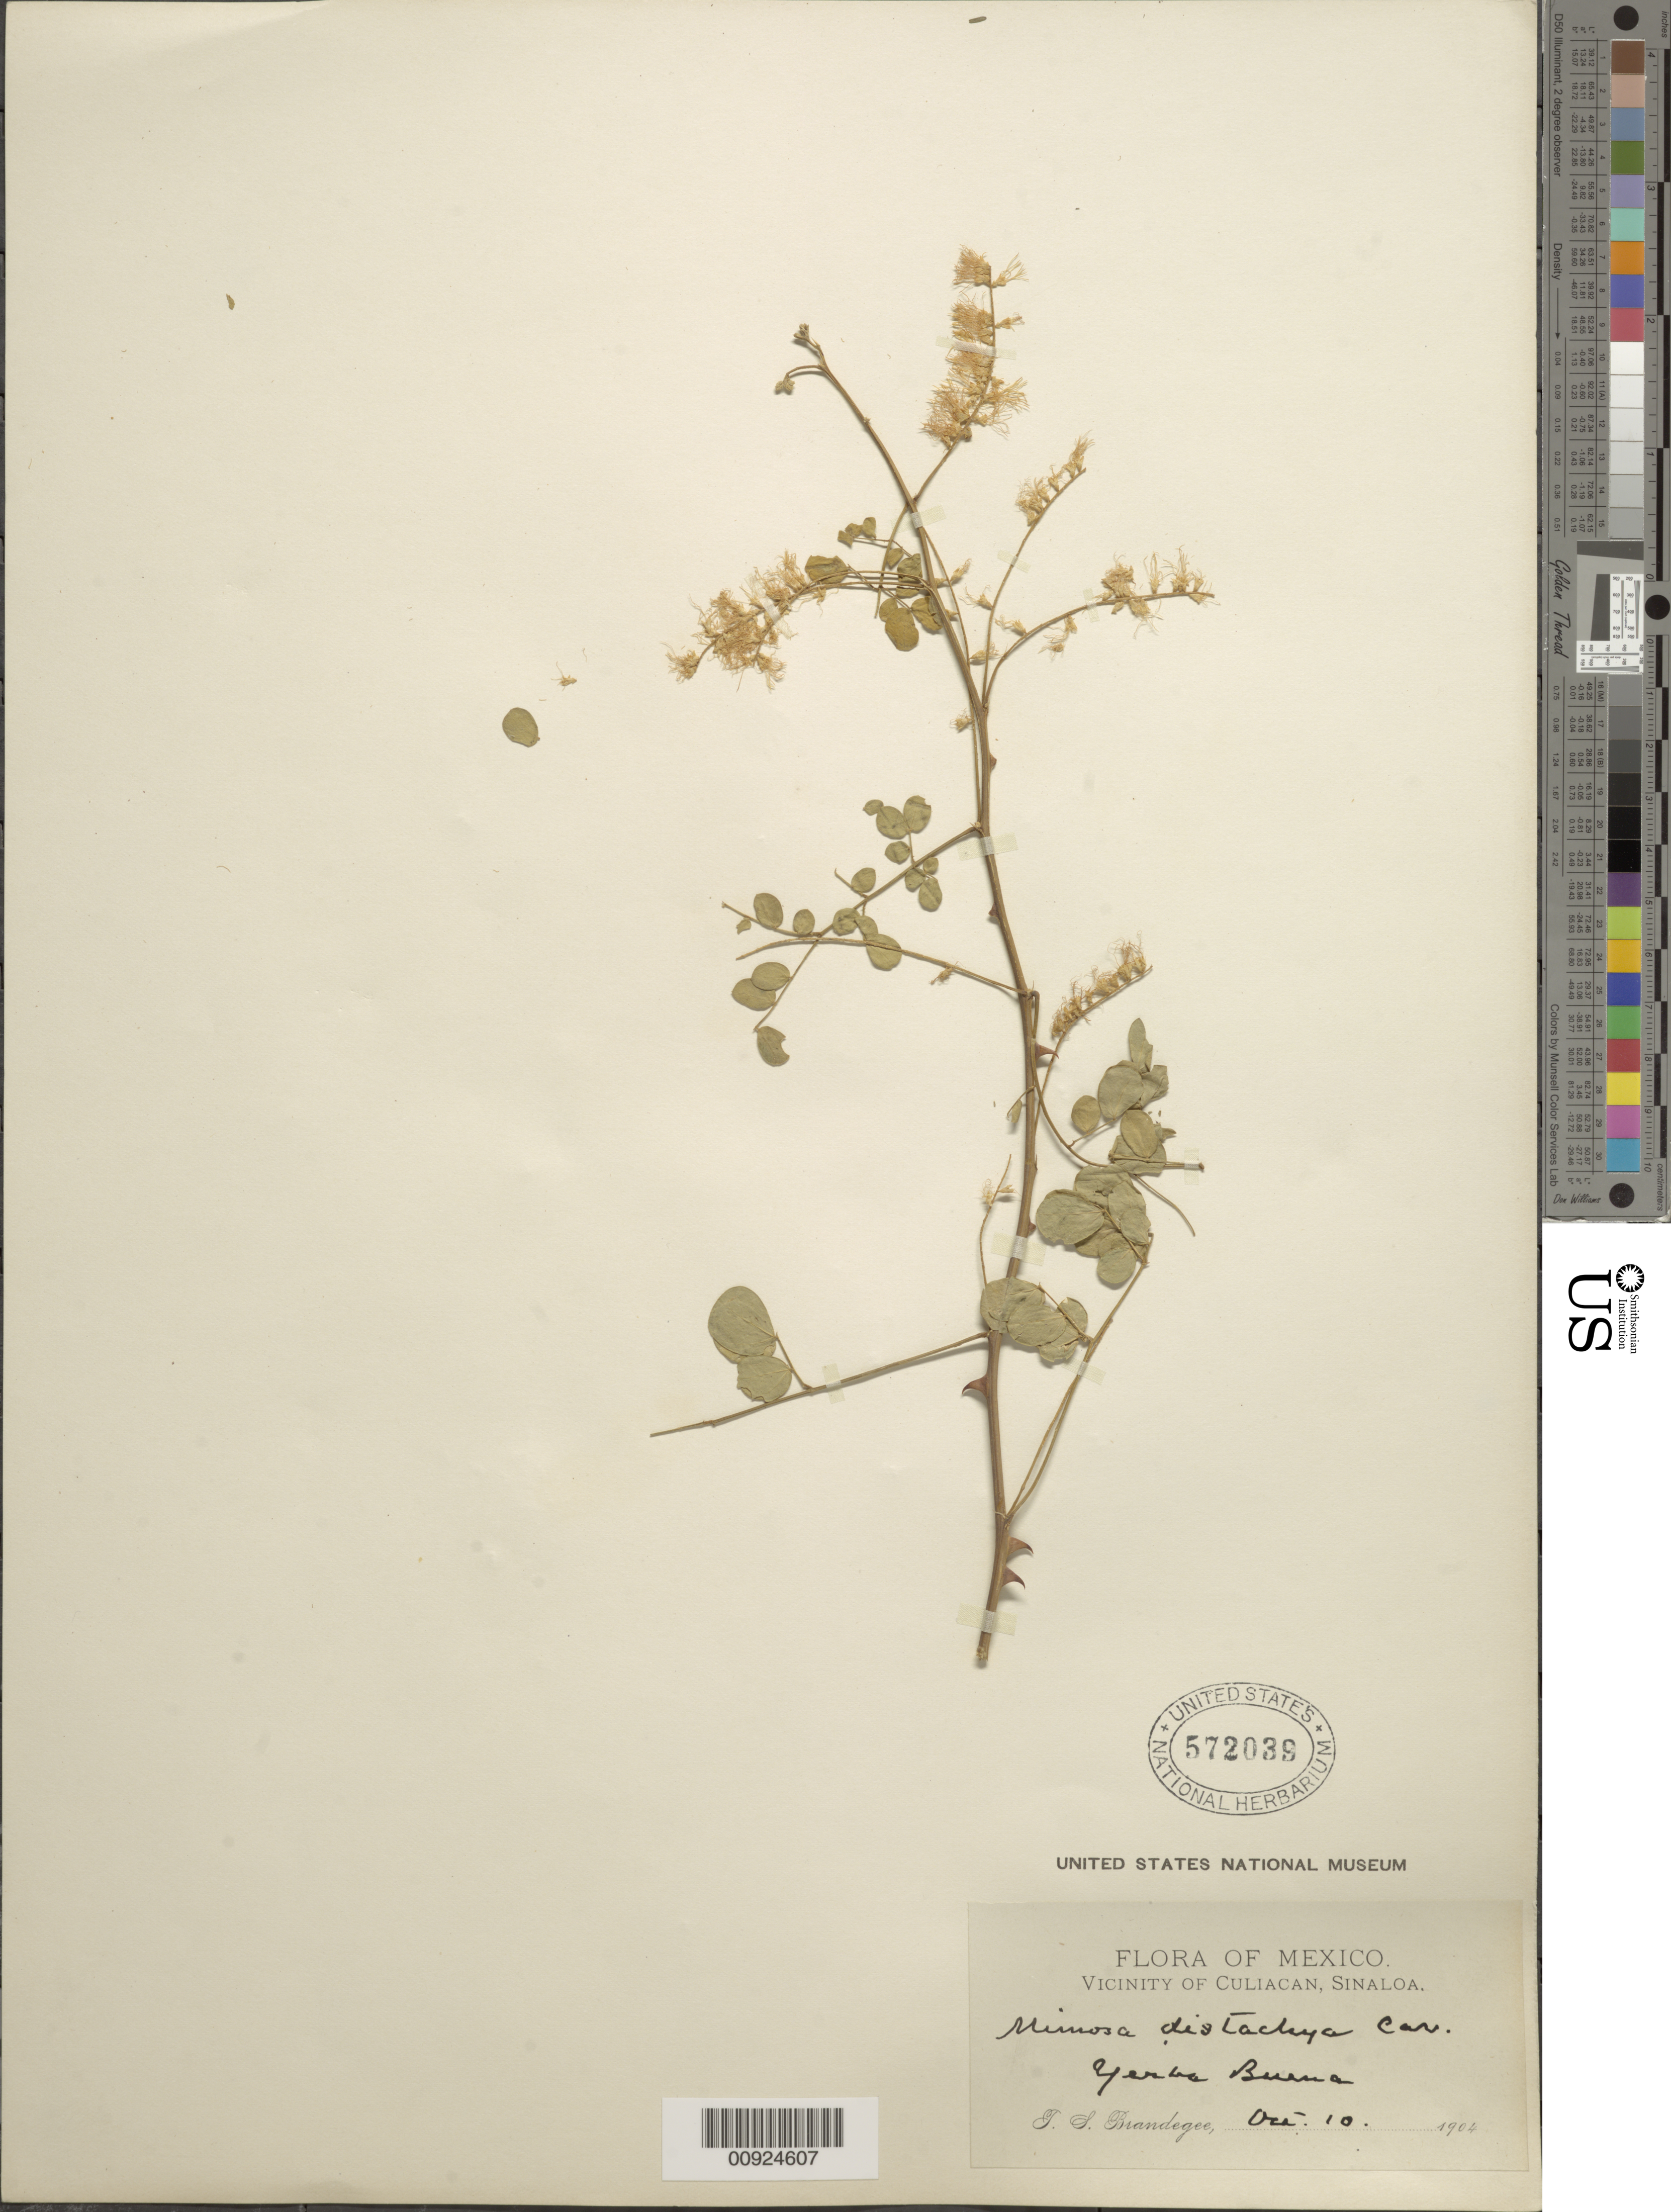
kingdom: Plantae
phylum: Tracheophyta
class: Magnoliopsida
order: Fabales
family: Fabaceae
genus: Mimosa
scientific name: Mimosa distachya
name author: Cav.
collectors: T. S. Brandegee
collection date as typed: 10 Oct 1904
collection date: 1904-10-10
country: Mexico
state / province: Sinaloa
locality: Yerba Buena. Vicinity of Culiacán, Sinaloa.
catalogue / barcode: US 572039